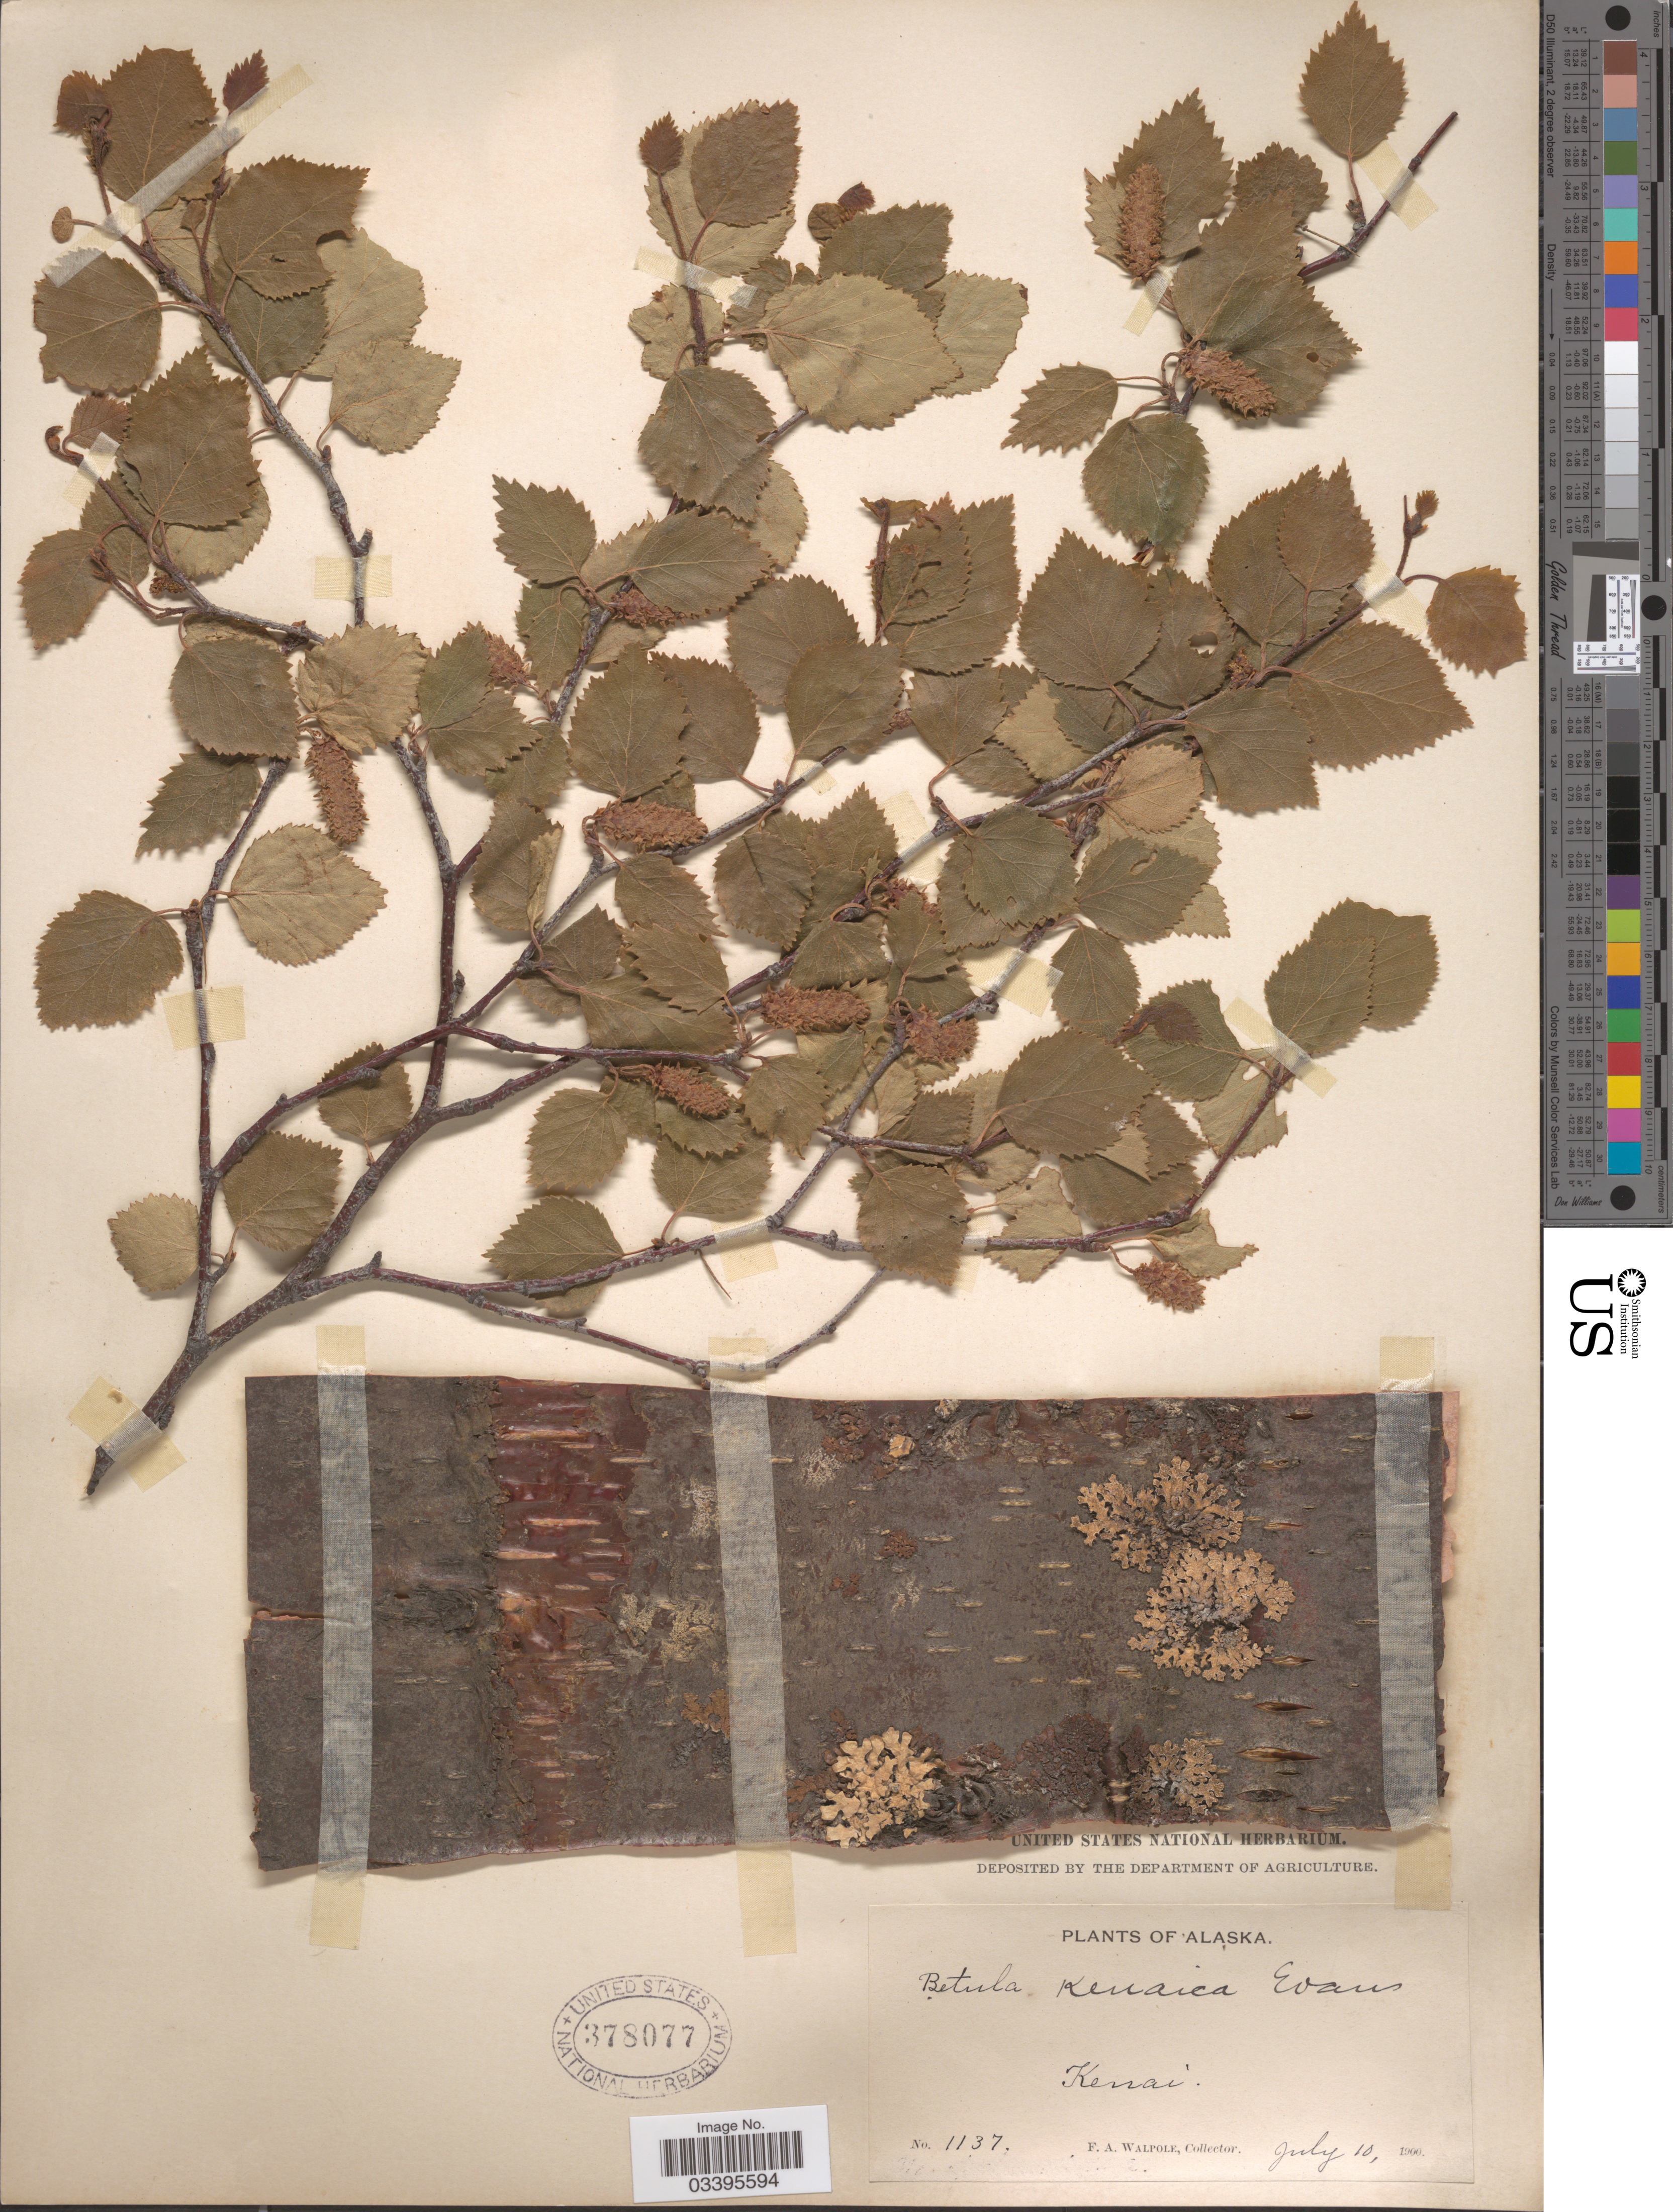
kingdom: Plantae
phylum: Tracheophyta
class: Magnoliopsida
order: Fagales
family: Betulaceae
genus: Betula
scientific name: Betula kenaica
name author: W.H. Evans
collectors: F. Walpole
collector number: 1137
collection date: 1900-07-10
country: United States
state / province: Alaska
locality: Kenai.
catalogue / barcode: US 378077